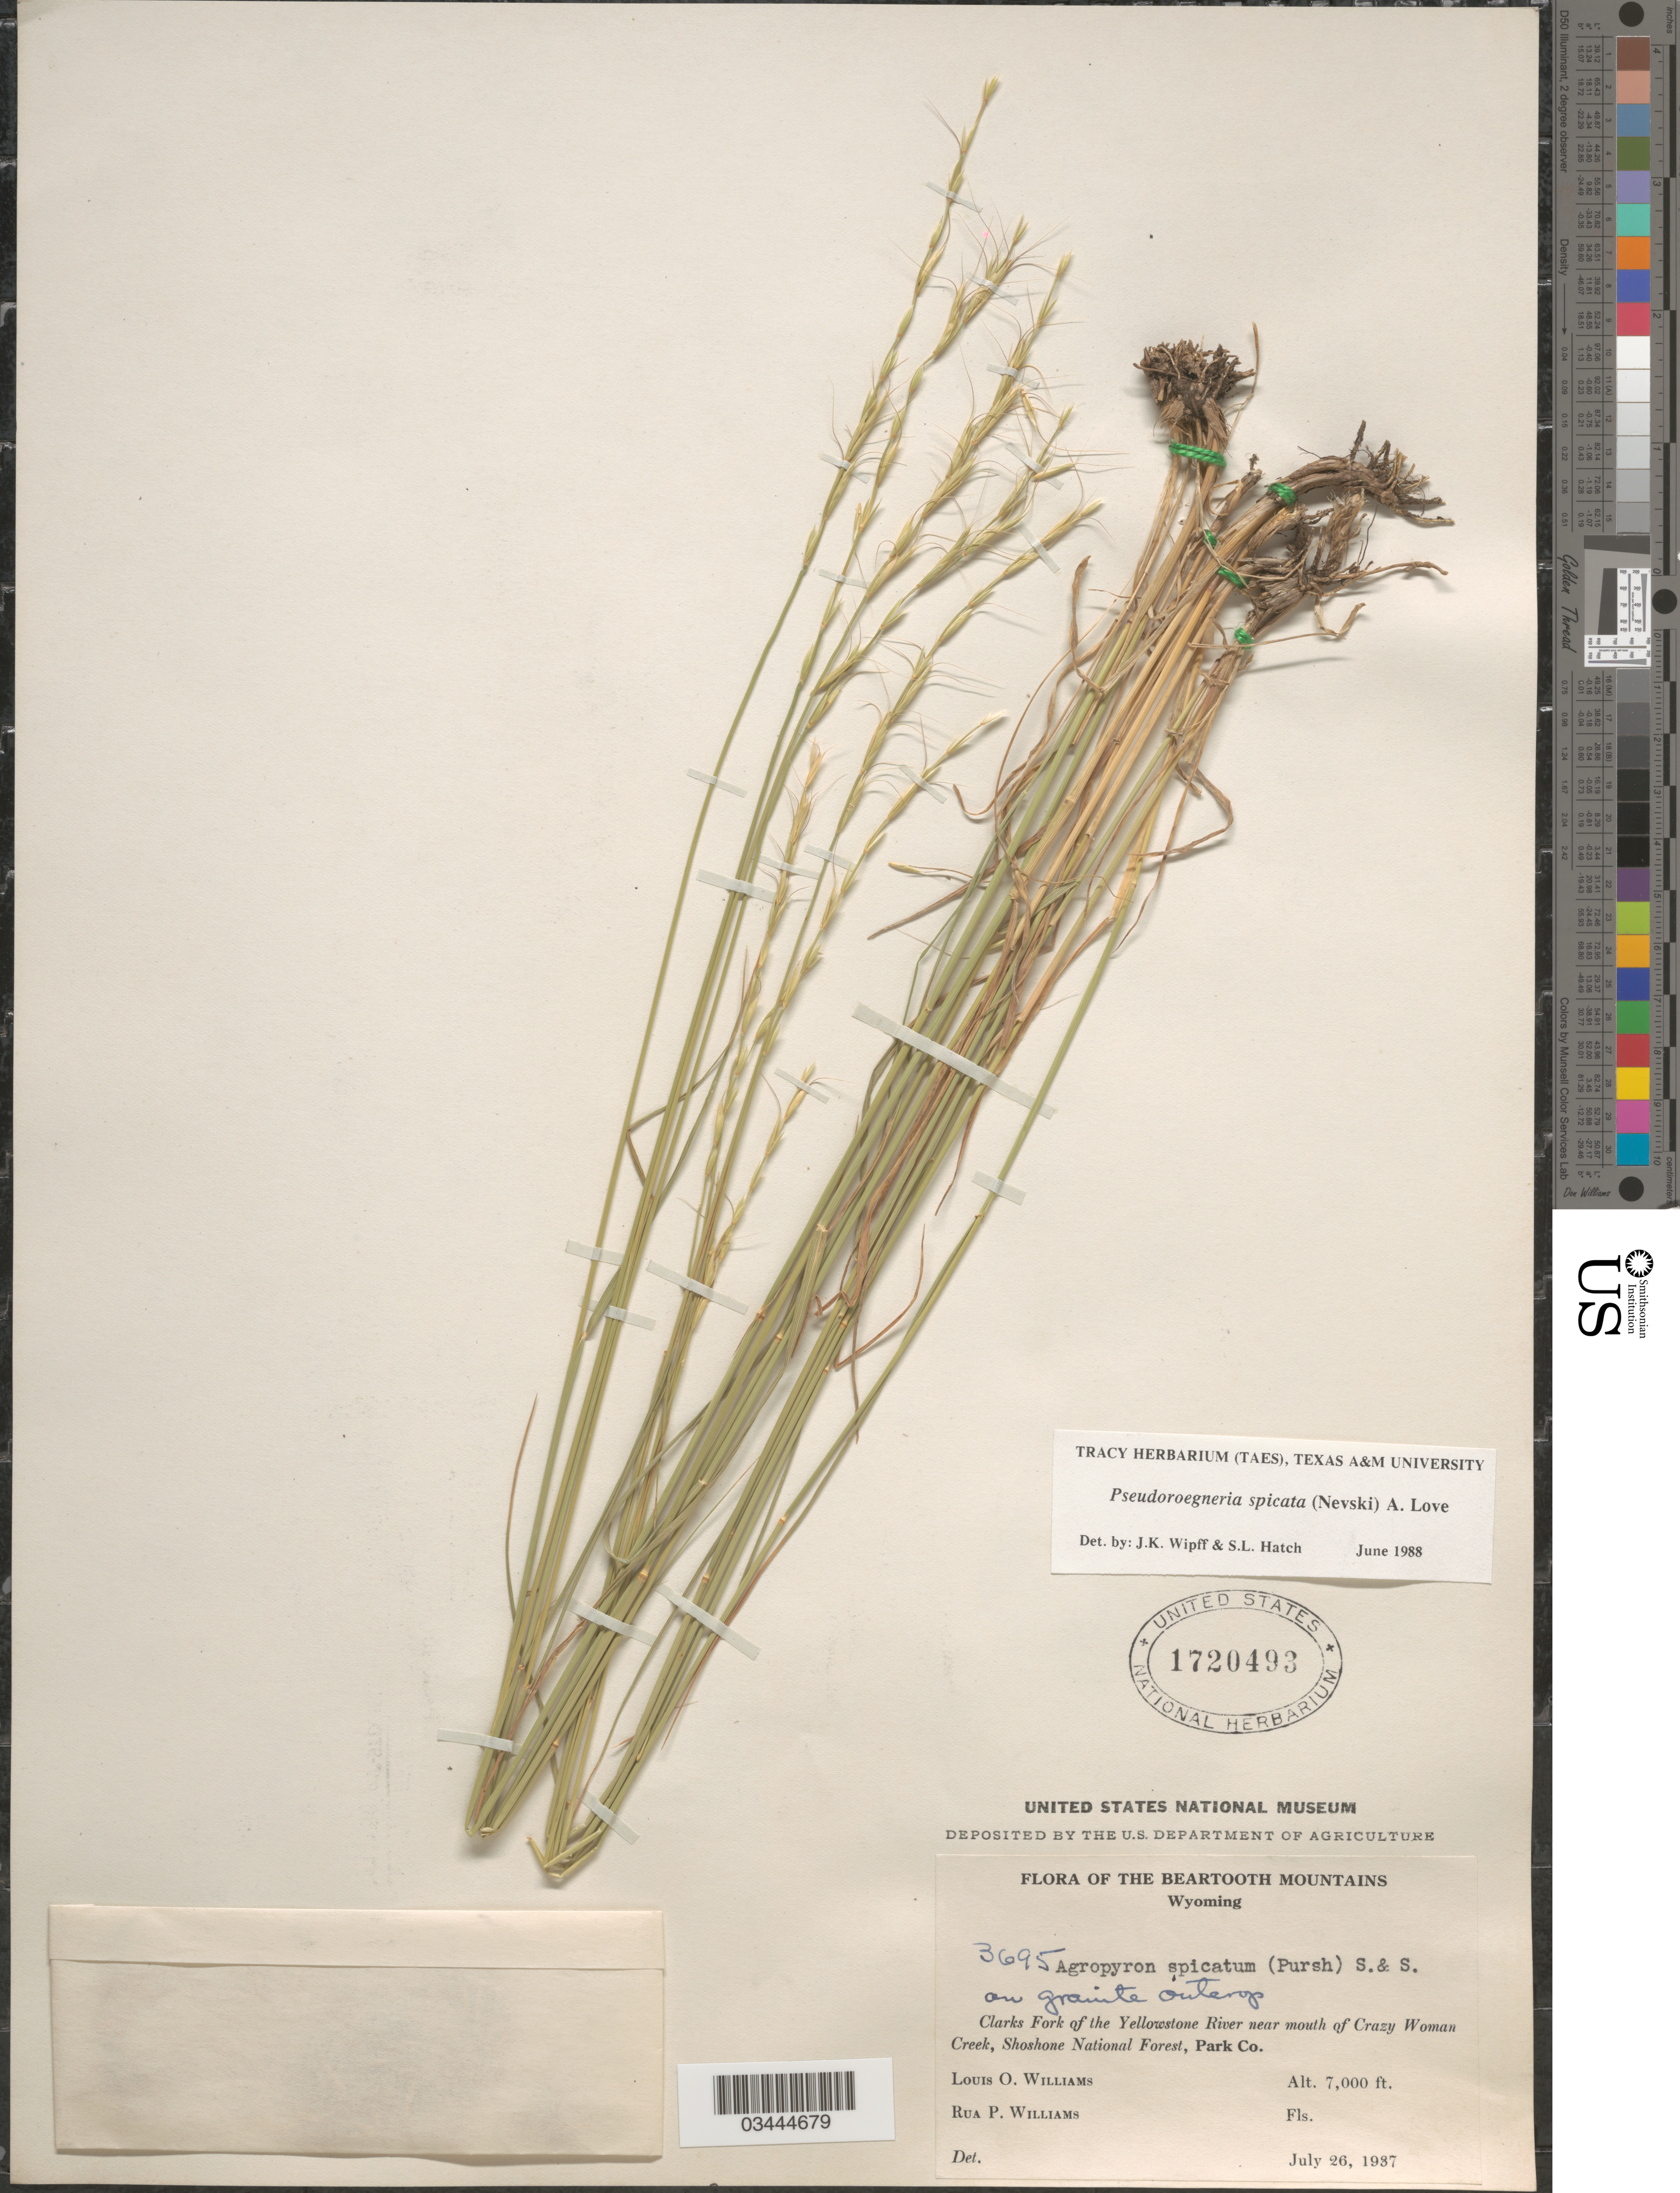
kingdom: Plantae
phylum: Tracheophyta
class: Liliopsida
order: Poales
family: Poaceae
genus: Pseudoroegneria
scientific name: Pseudoroegneria spicata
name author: (Pursh) Á. Löve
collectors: L. O. Williams & R. P. Williams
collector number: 3695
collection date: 1937-07-26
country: United States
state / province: Wyoming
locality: The Beartooth Mountains. Clarks Fork of the Yellowstone River near mouth of Crazy Woman Creek, Shoshone National Forest, Park Co.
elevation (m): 2134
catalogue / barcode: US 1720493